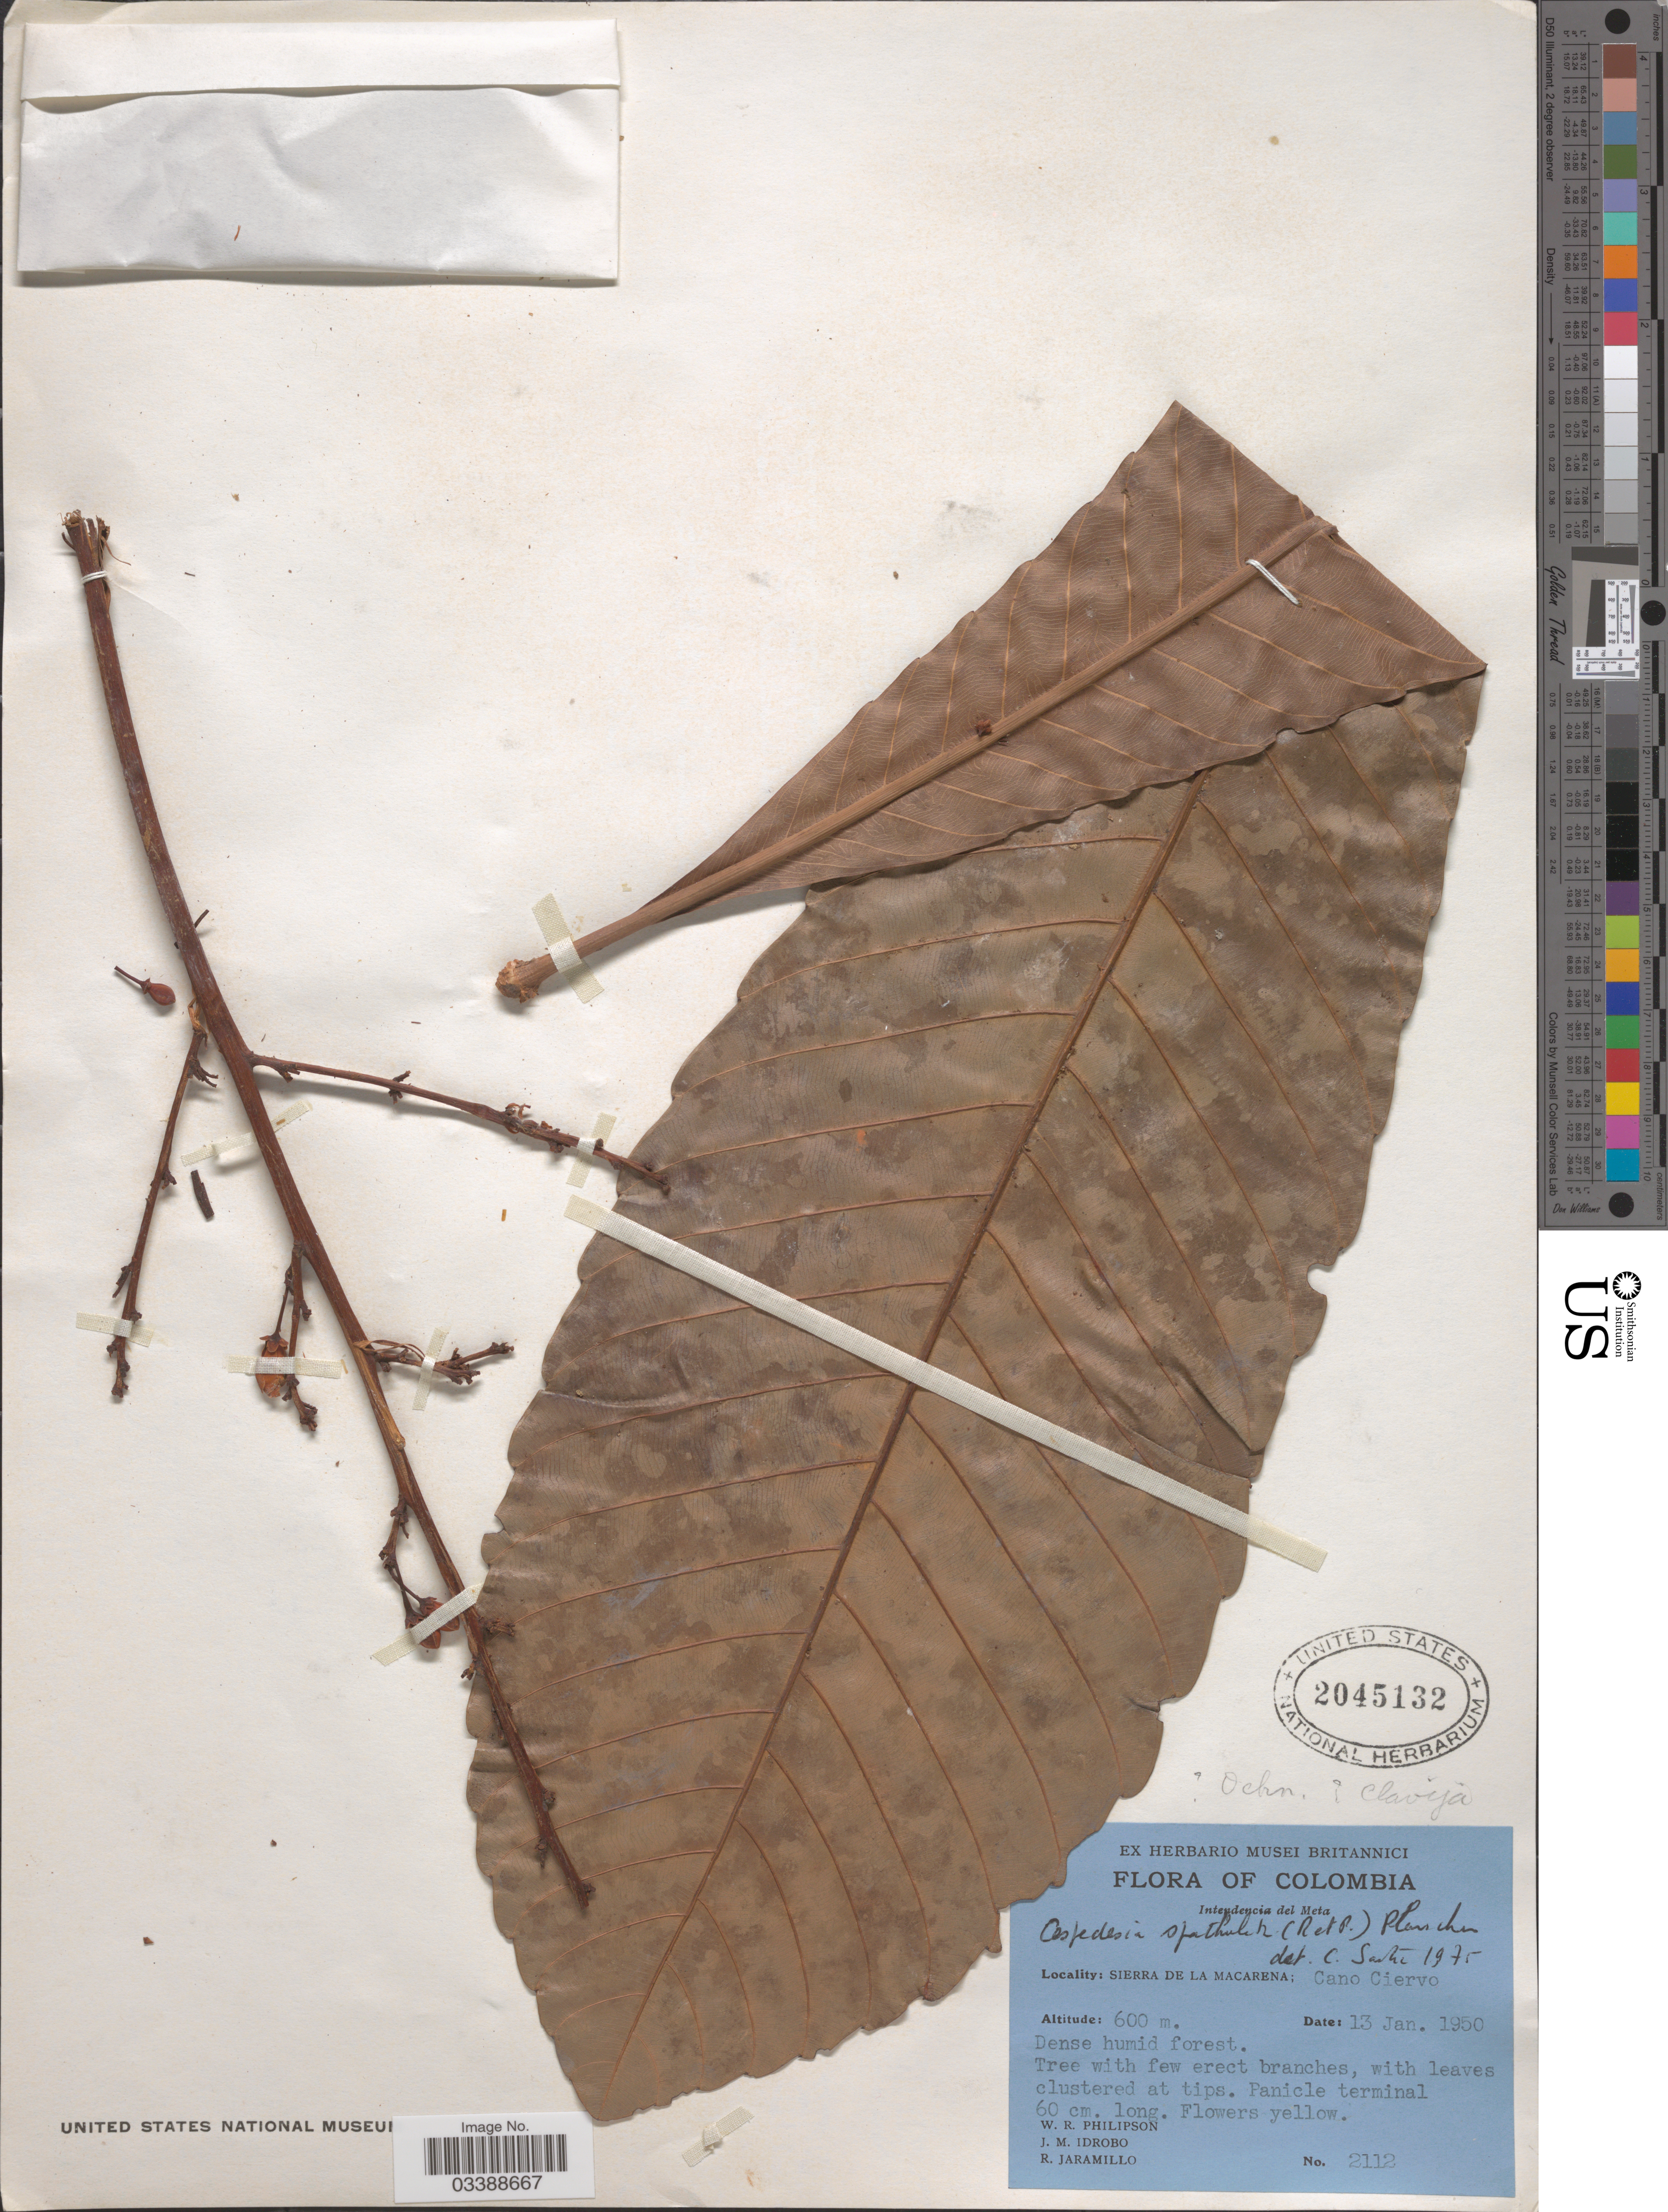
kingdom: Plantae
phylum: Tracheophyta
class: Magnoliopsida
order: Malpighiales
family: Ochnaceae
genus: Cespedesia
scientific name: Cespedesia spathulata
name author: (Ruiz & Pav.) Planch.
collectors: W. R. Philipson, J. M. Idrobo & R. Jaramillo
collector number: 2112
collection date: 1950-01-13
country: Colombia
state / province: Meta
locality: Intendencia del Meta. Sierra de la Macarena; Cano Ciervo.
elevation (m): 600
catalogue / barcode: US 2045132